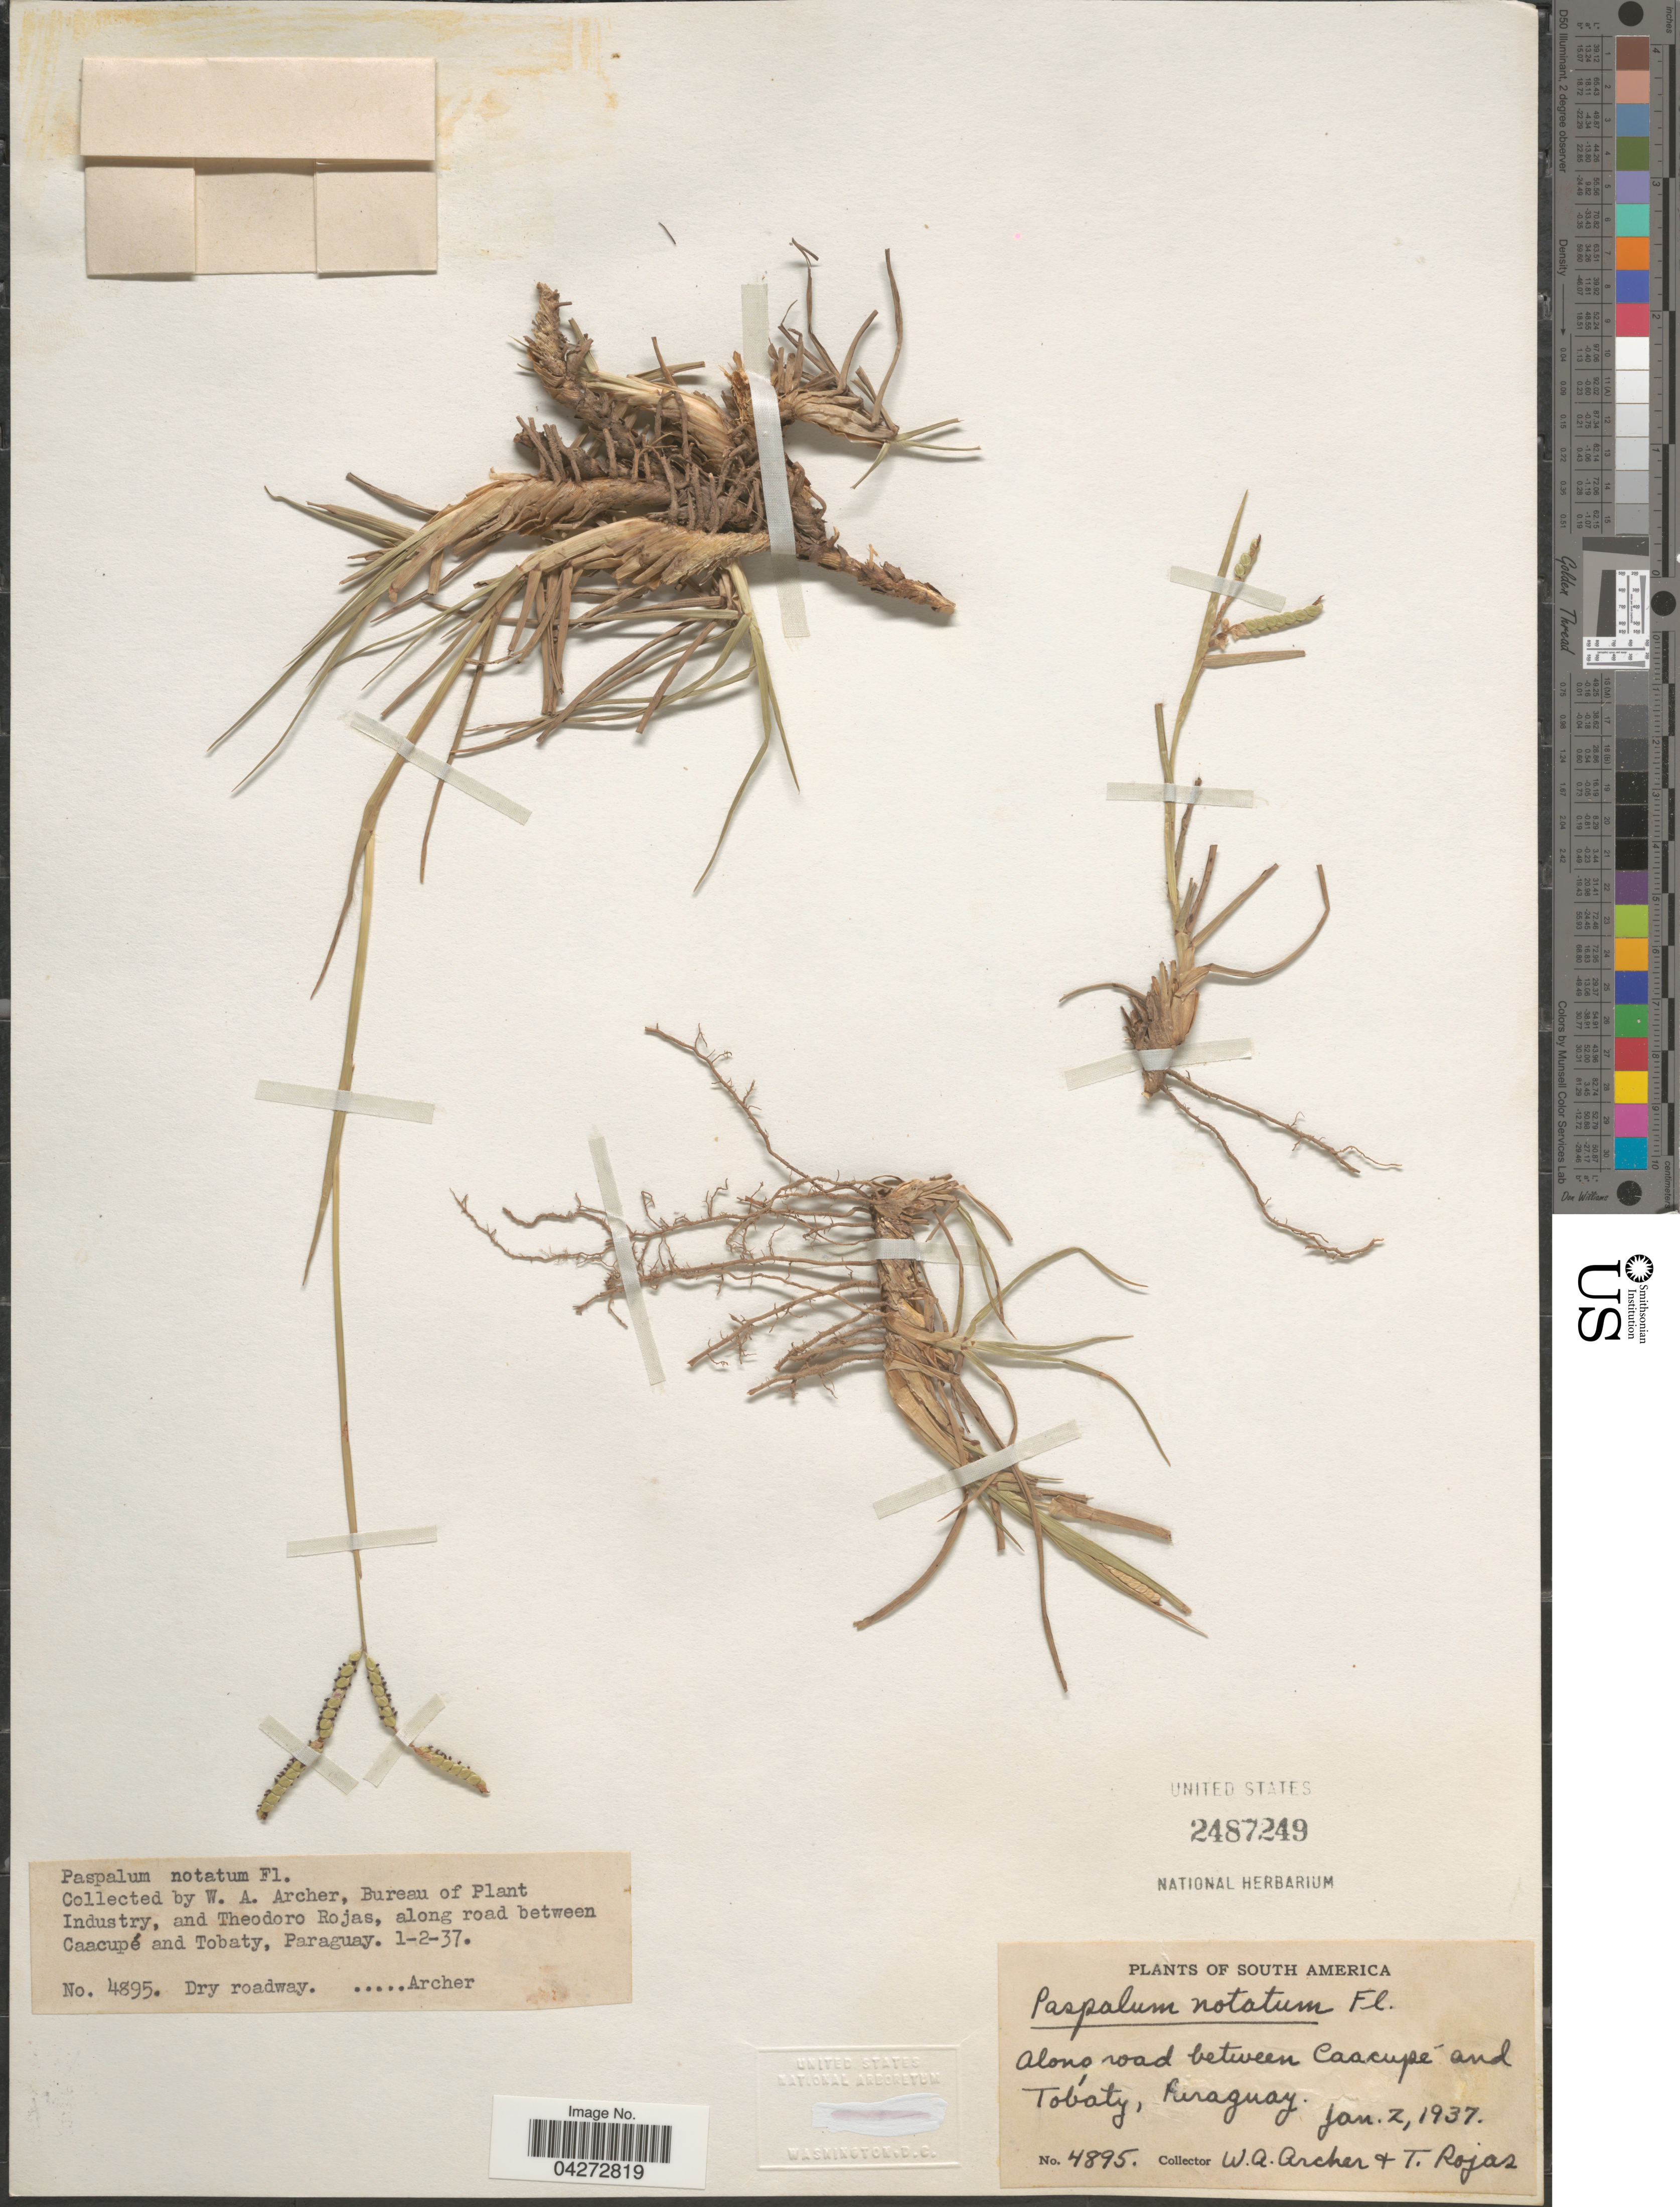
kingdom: Plantae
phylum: Tracheophyta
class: Liliopsida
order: Poales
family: Poaceae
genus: Paspalum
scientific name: Paspalum notatum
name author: Flüggé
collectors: W. Archer & T. Rojas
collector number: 4895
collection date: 1937-01-02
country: Paraguay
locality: Along road between Caacupé and Tobáty.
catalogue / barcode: US 2487249